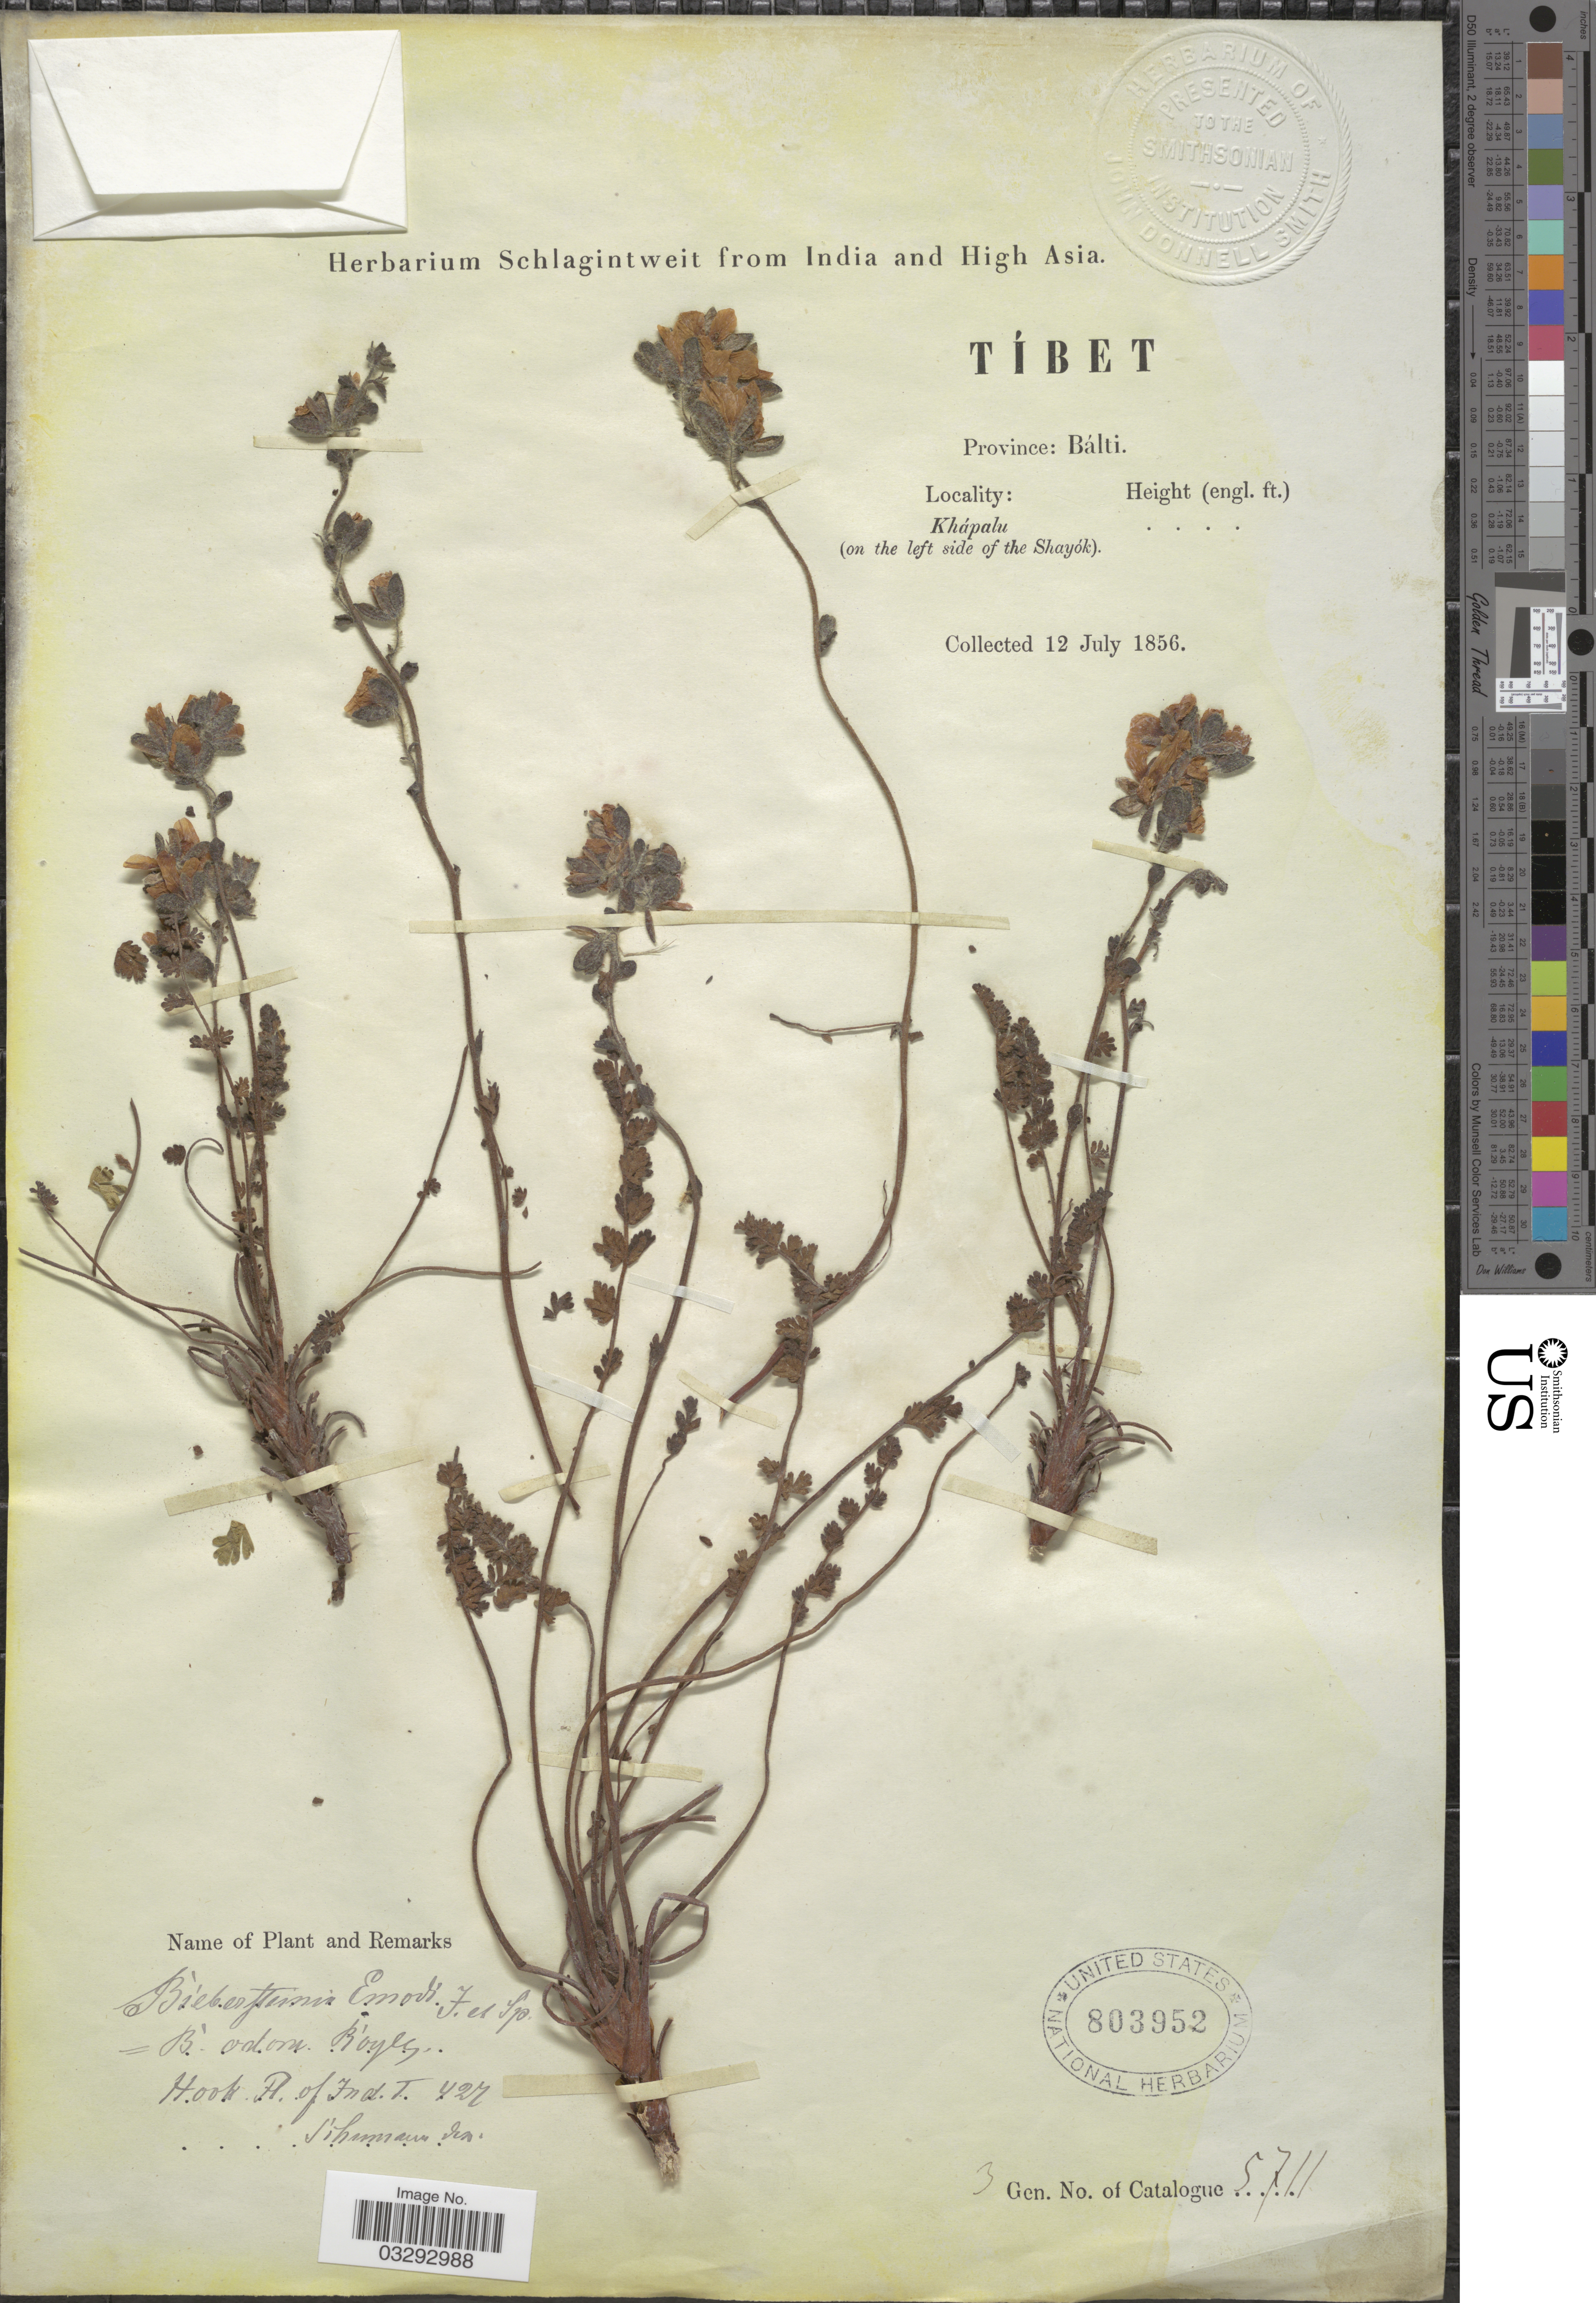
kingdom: Plantae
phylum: Tracheophyta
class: Magnoliopsida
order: Sapindales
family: Biebersteiniaceae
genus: Biebersteinia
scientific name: Biebersteinia odora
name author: Stephan ex Fisch.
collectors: ex herb. Schlagintweit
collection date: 1856-07-12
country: China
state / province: Xizang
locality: Tíbet. Province: Bálti. Khápalu (on the left side of the Shayók).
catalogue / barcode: US 803952